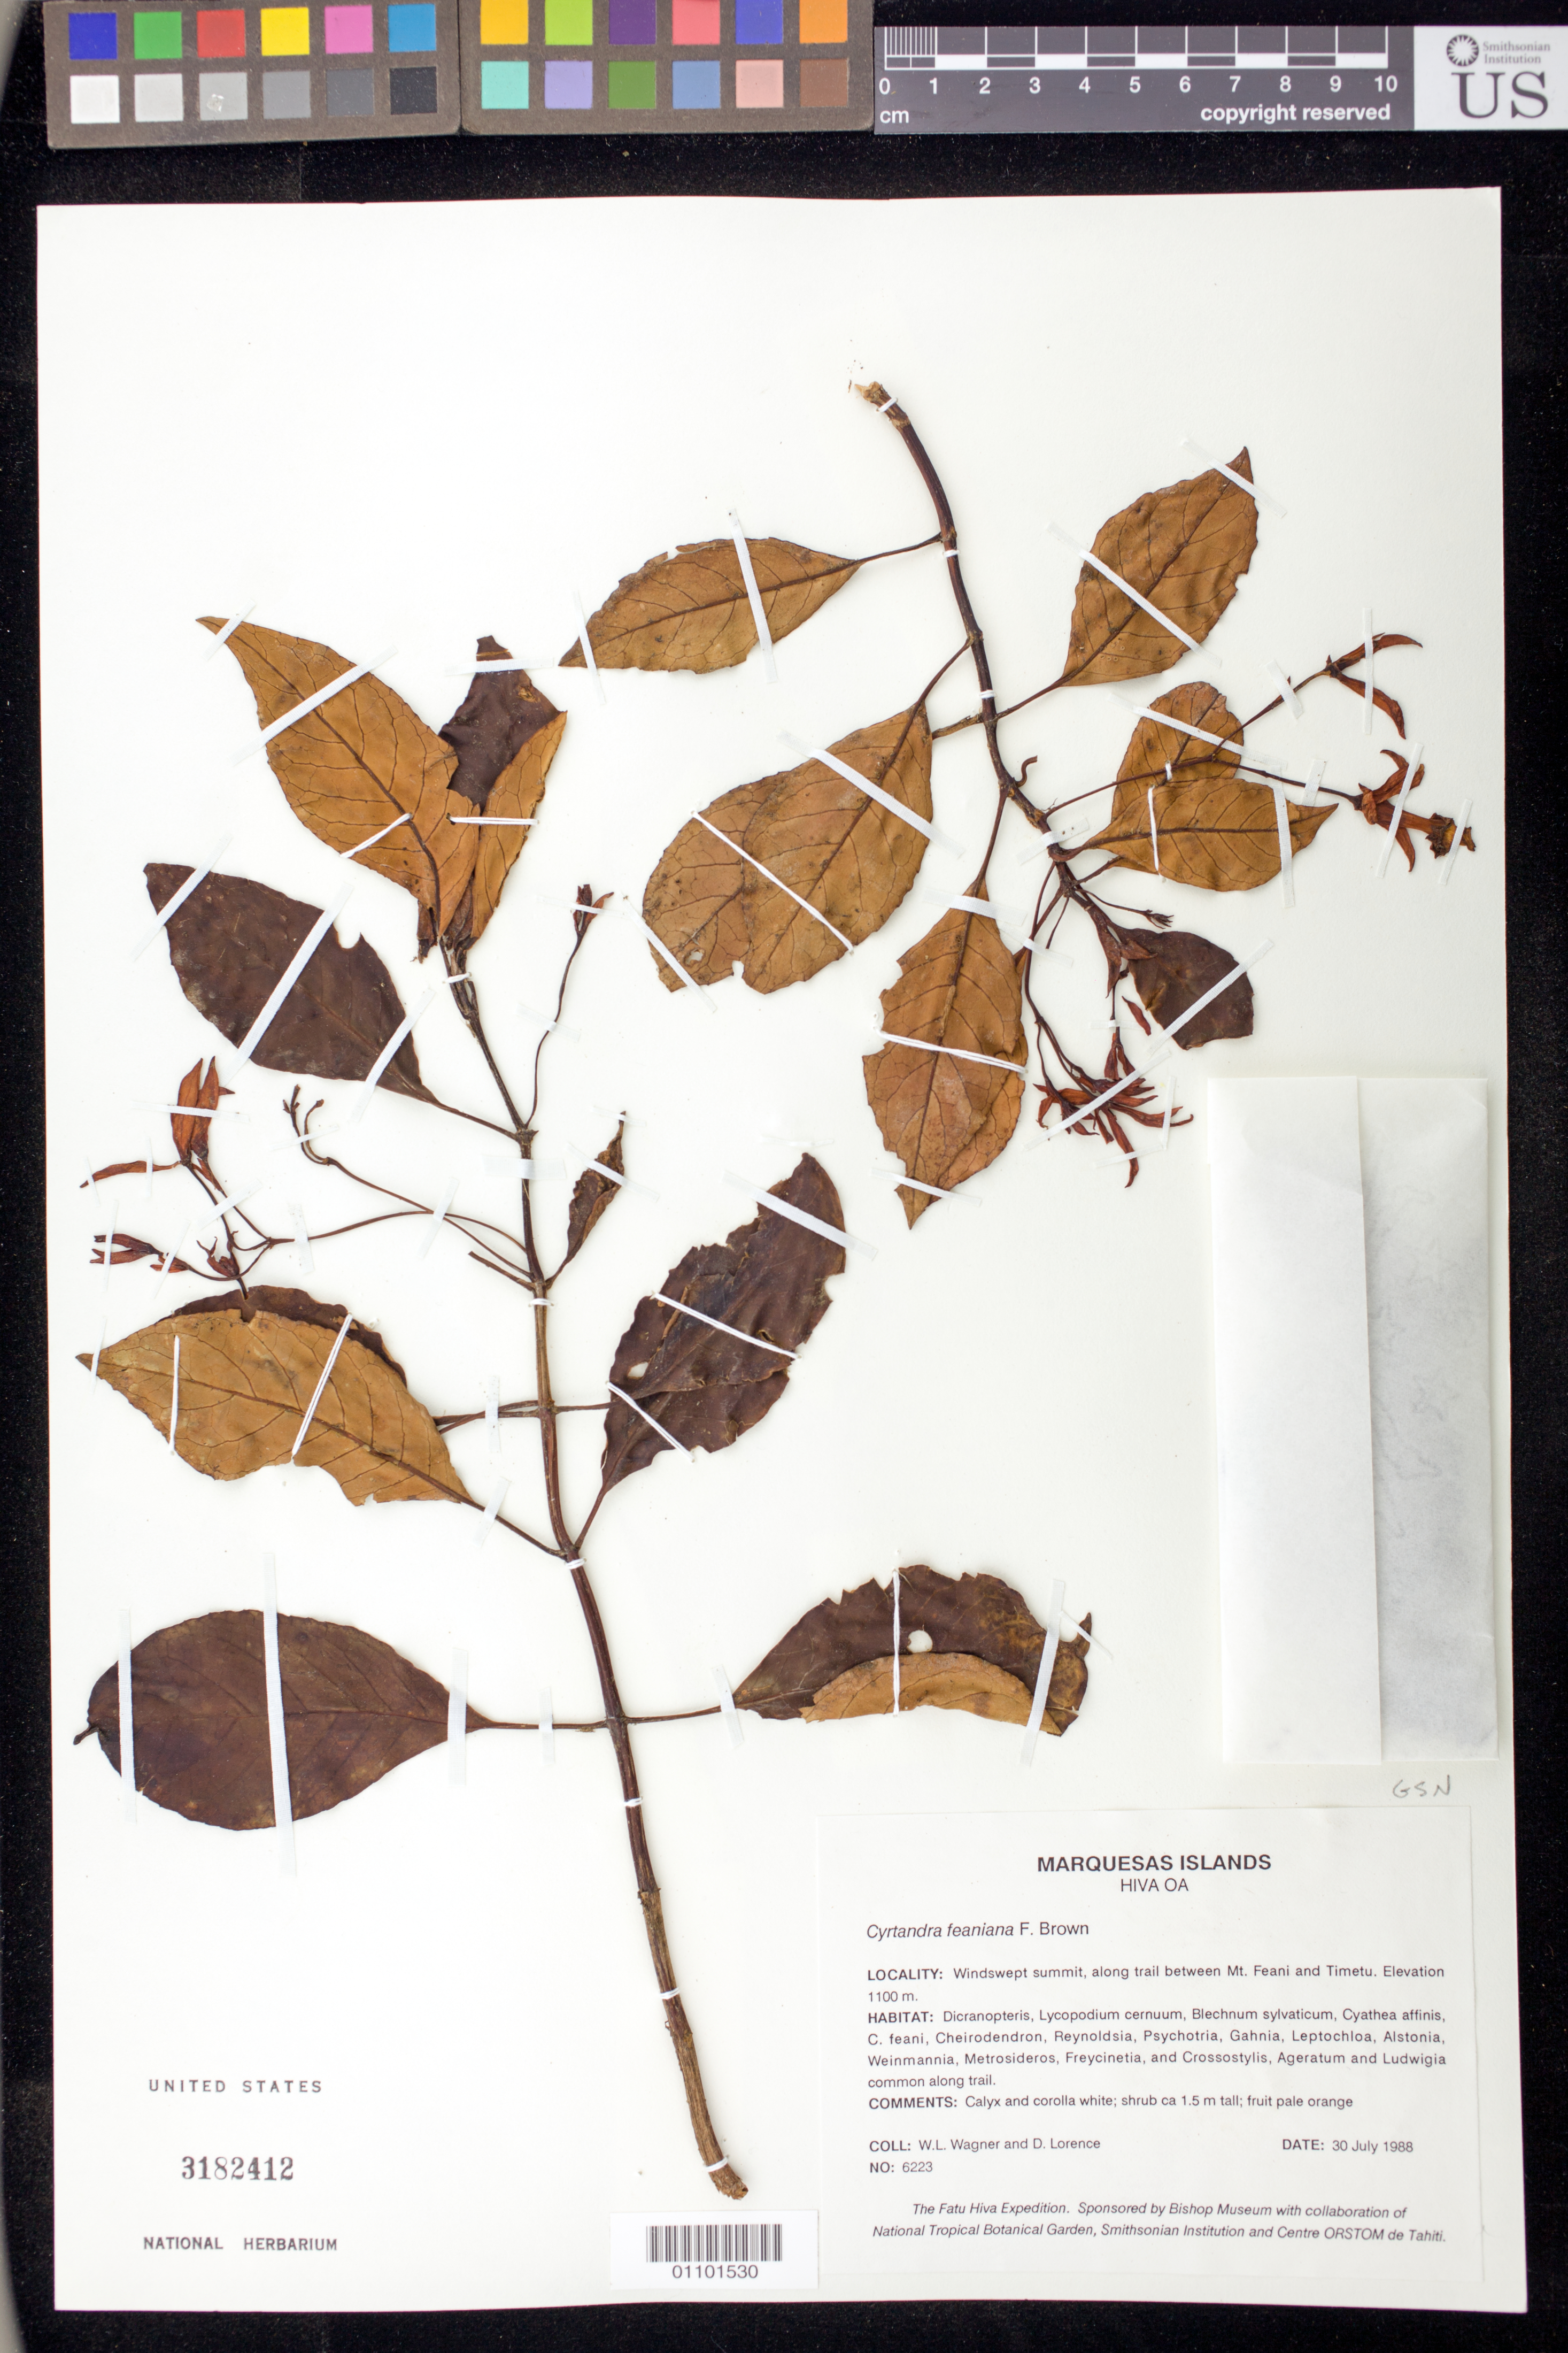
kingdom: Plantae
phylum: Tracheophyta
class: Magnoliopsida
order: Lamiales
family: Gesneriaceae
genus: Cyrtandra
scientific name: Cyrtandra feaniana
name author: F. Br.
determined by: Wagner, W. L., (BOT), Smithsonian Institution - National Museum of Natural History (UNITED STATES)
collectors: W. L. Wagner & D. Lorence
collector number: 6223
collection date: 1988-07-30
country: French Polynesia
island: Hiva Oa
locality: Windswept summit, along trail between Mt. Feani and Timetiu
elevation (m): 1100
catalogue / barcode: US 3182412